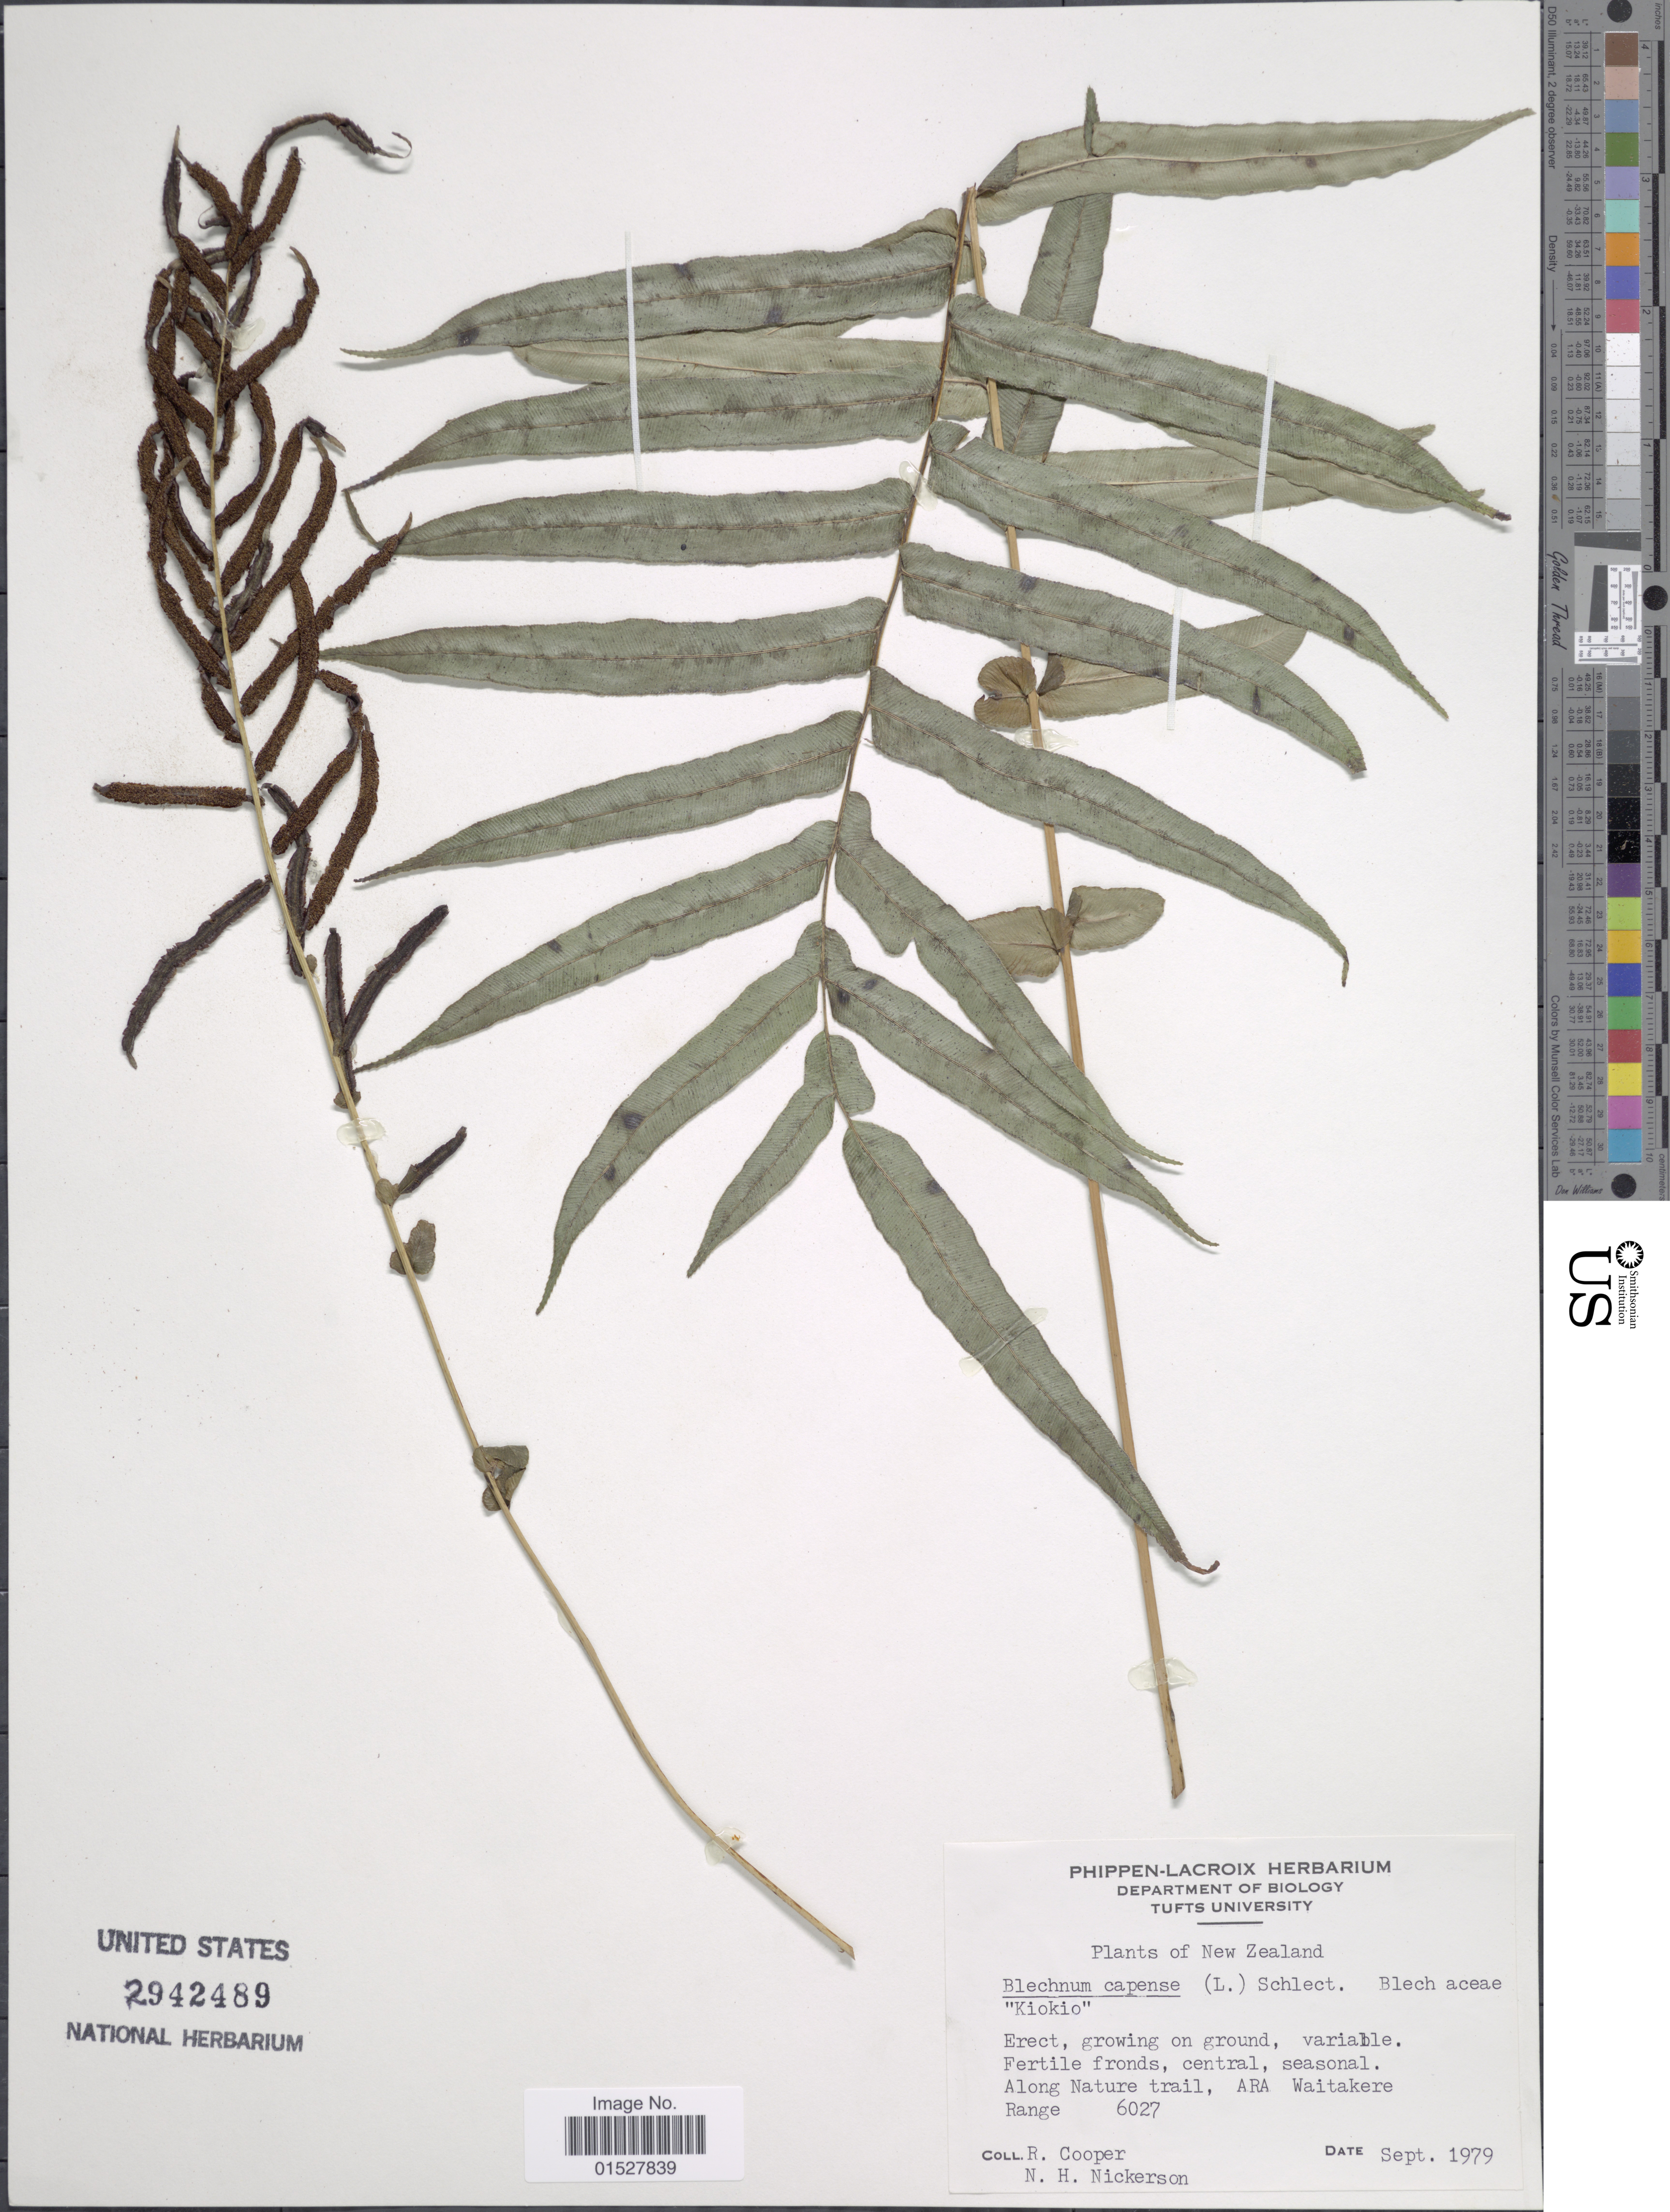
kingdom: Plantae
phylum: Tracheophyta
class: Polypodiopsida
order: Polypodiales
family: Blechnaceae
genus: Blechnum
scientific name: Blechnum capense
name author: (L.) Schltdl.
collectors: R. Cooper & N. Nickerson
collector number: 6027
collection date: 1979-09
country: New Zealand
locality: Along Nature trail, ARA Waitakere Range.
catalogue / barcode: US 2942489